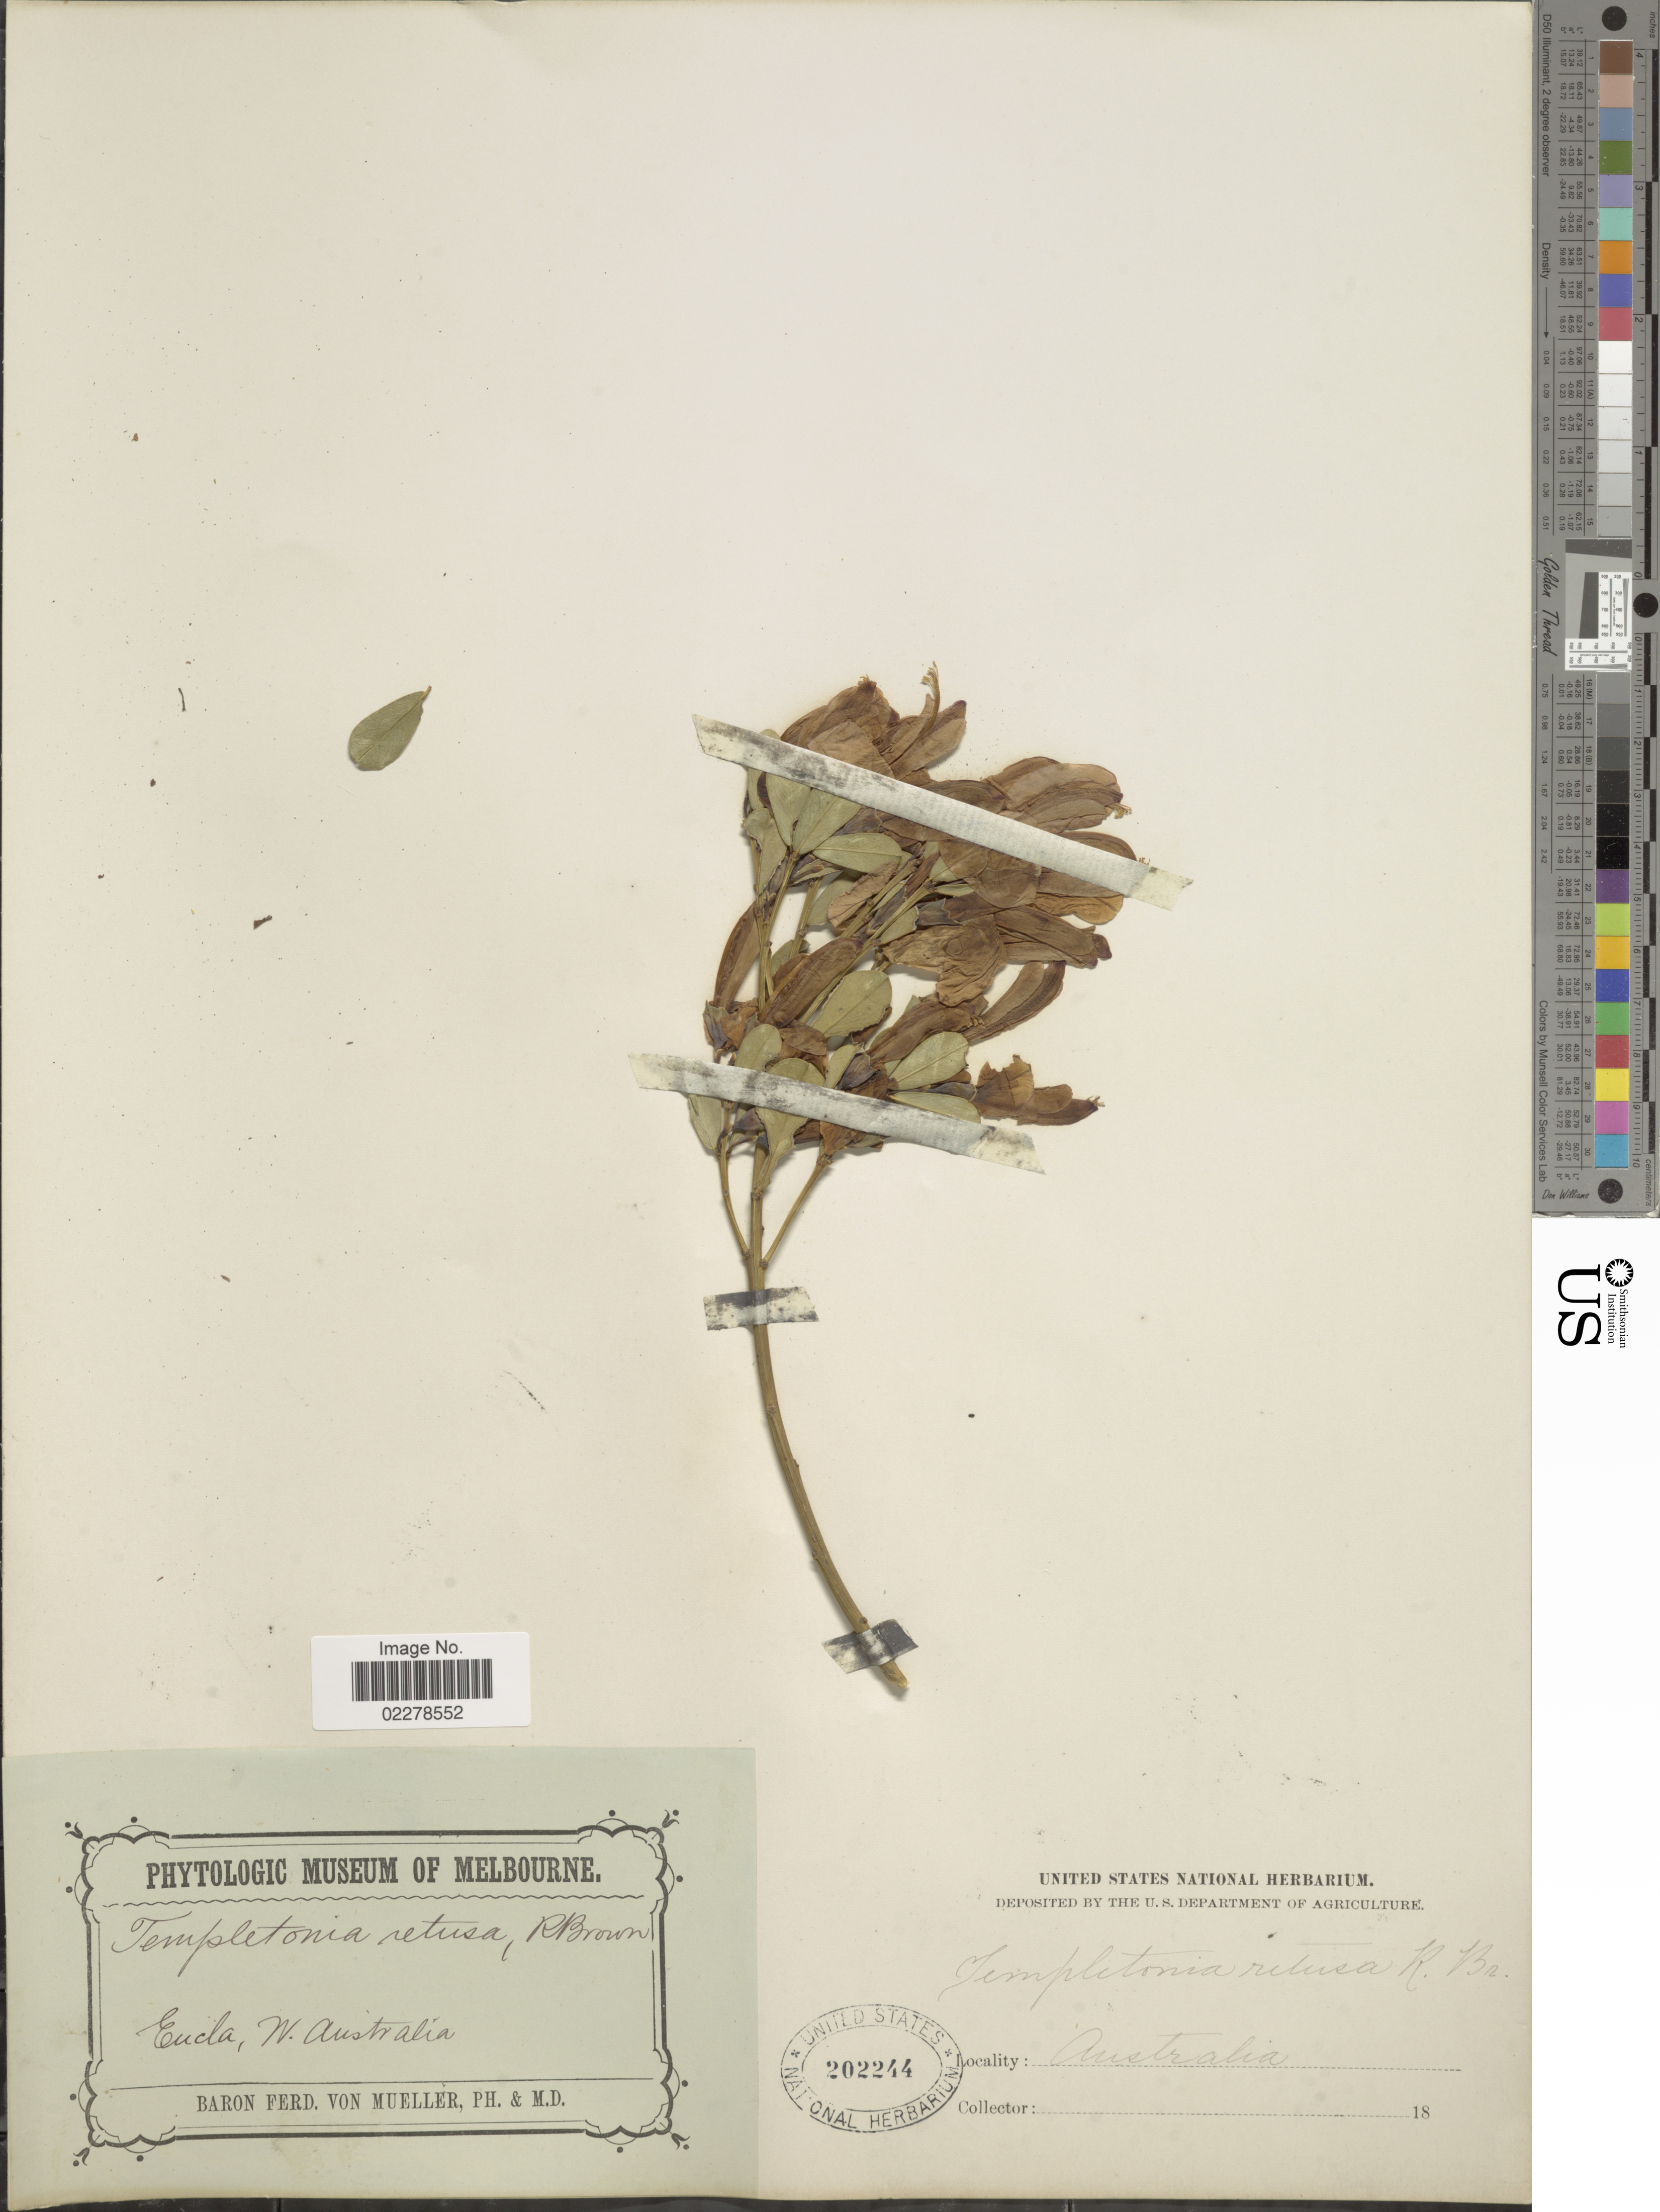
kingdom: Plantae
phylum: Tracheophyta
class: Magnoliopsida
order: Fabales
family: Fabaceae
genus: Templetonia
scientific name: Templetonia retusa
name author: R. Br.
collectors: F. von Mueller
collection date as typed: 18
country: Australia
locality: Eucla, W. Australia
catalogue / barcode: US 202244